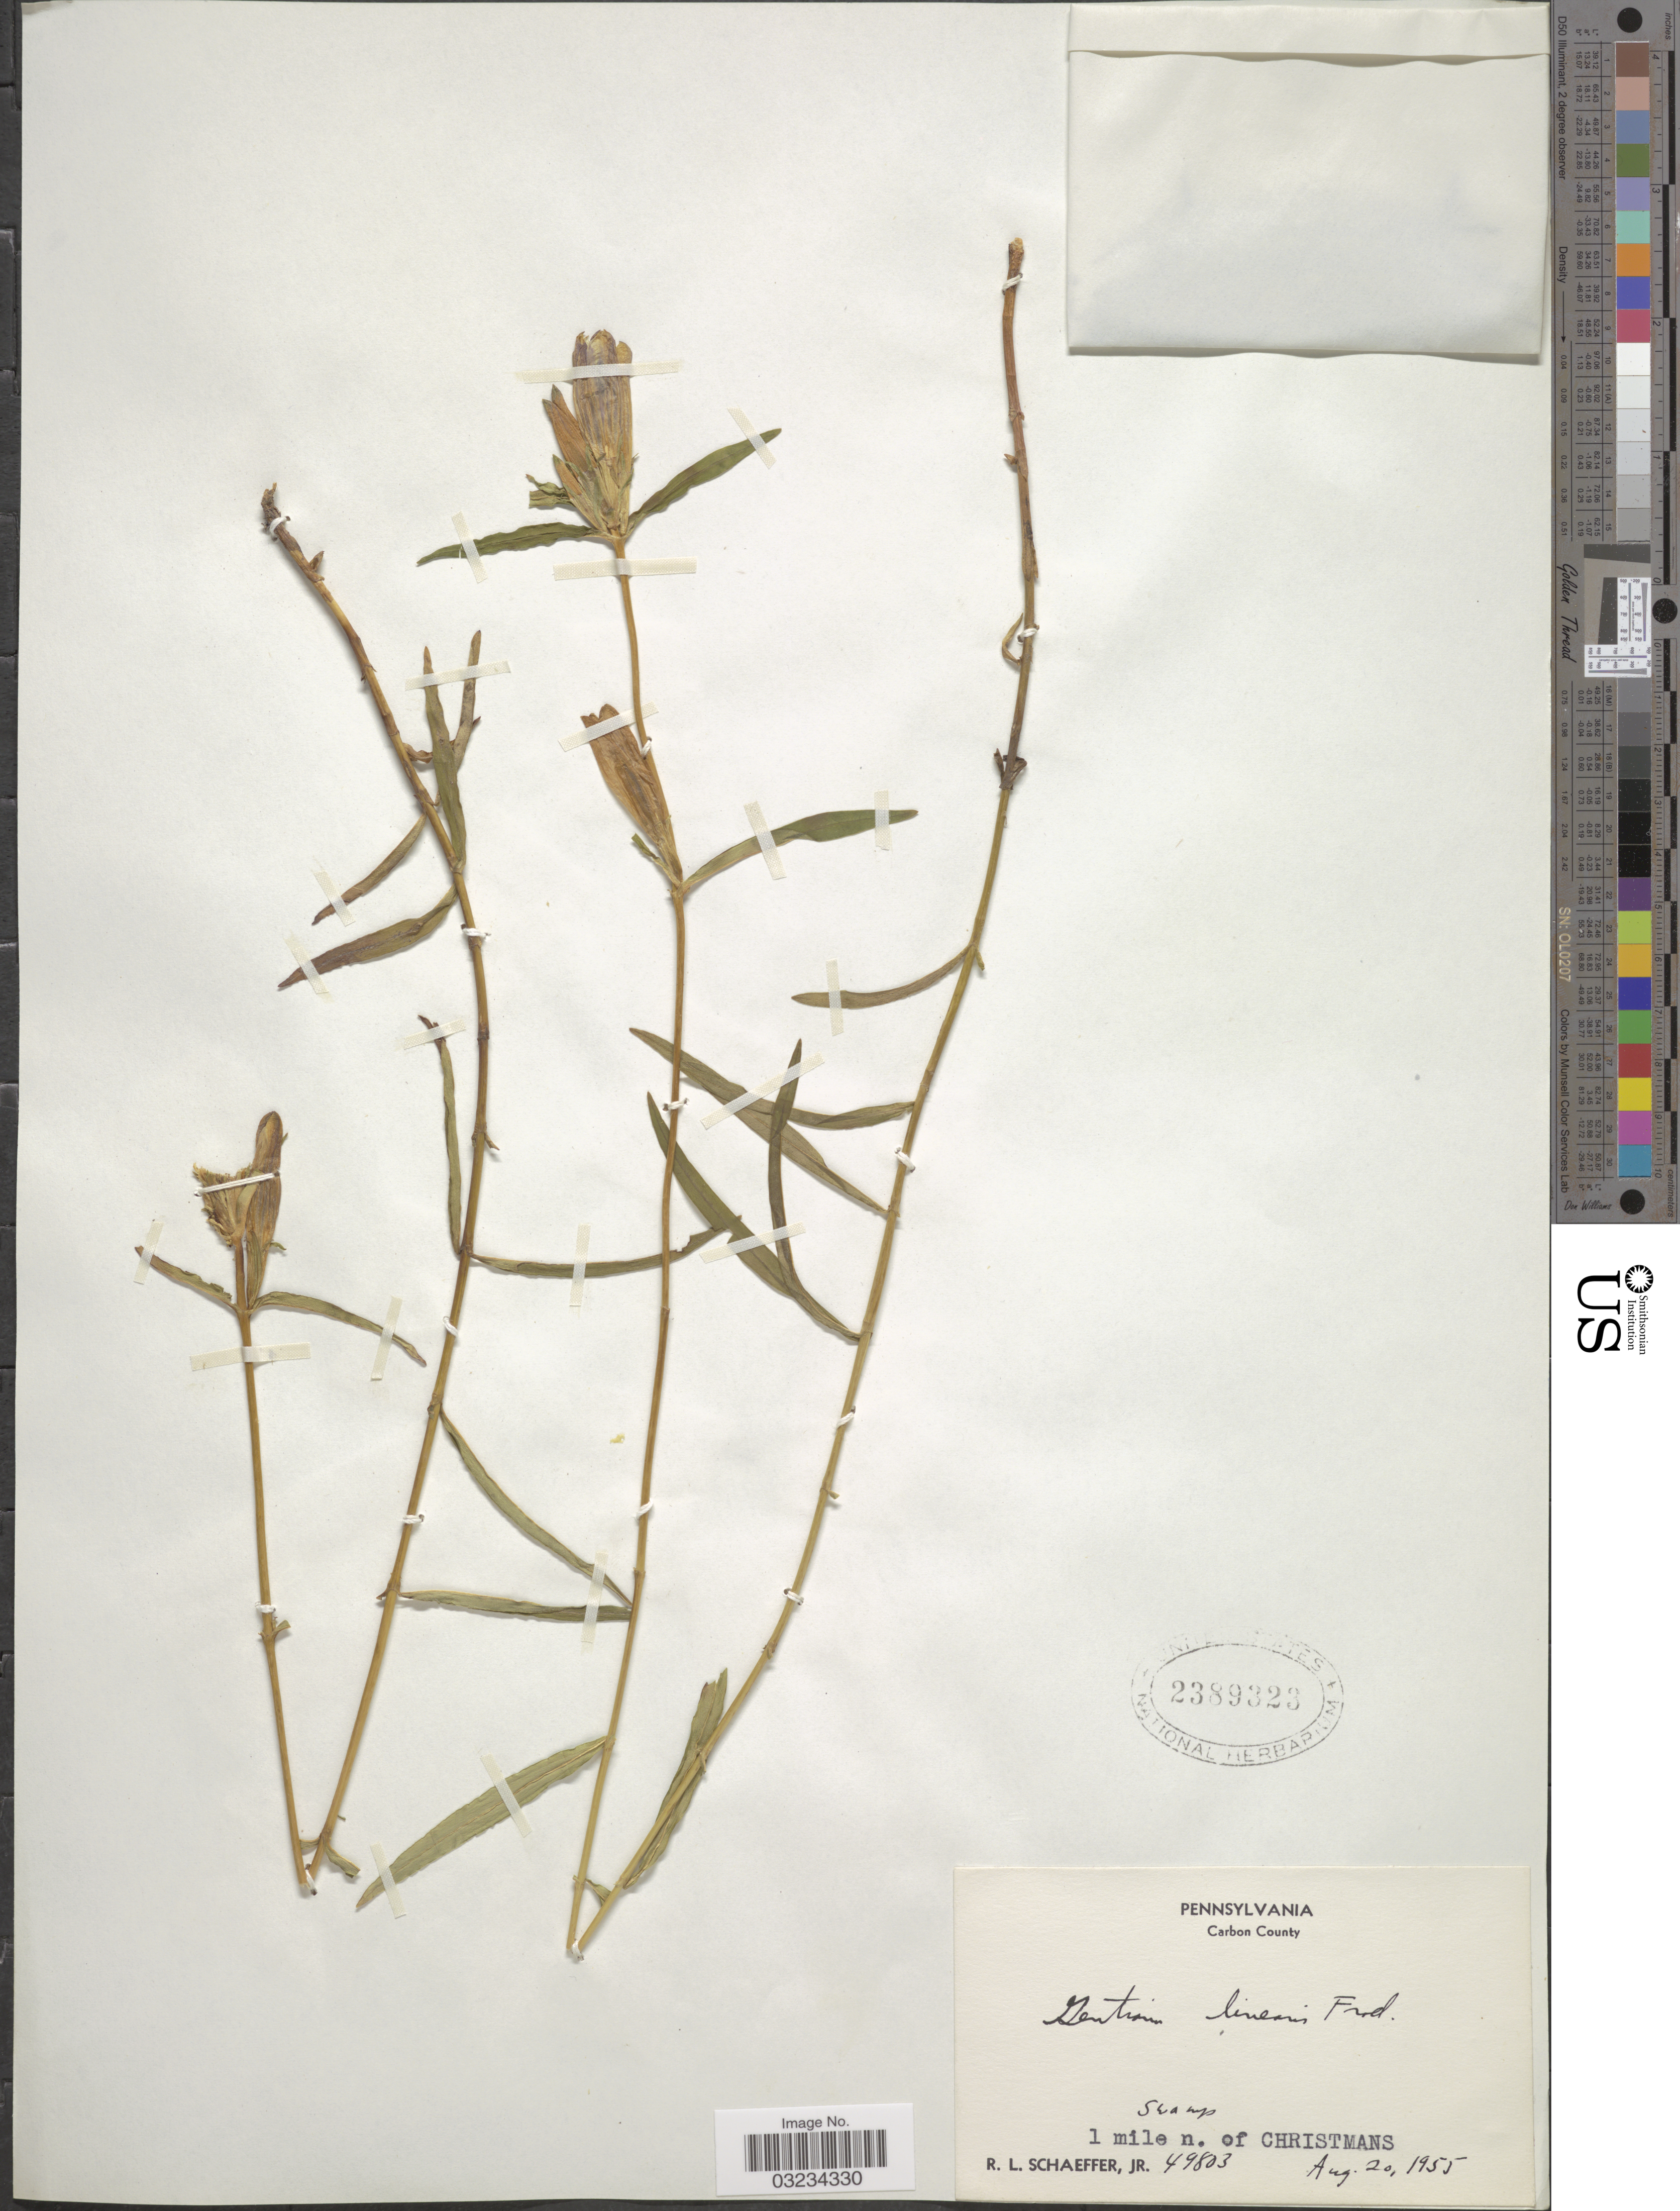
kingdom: Plantae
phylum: Tracheophyta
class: Magnoliopsida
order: Gentianales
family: Gentianaceae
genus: Gentiana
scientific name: Gentiana linearis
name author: Froel.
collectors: R. L. Schaeffer Jr.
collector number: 49803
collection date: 1955-08-20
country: United States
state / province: Pennsylvania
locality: Carbon County. 1 mile n. of Christmans.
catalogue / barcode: US 2389323